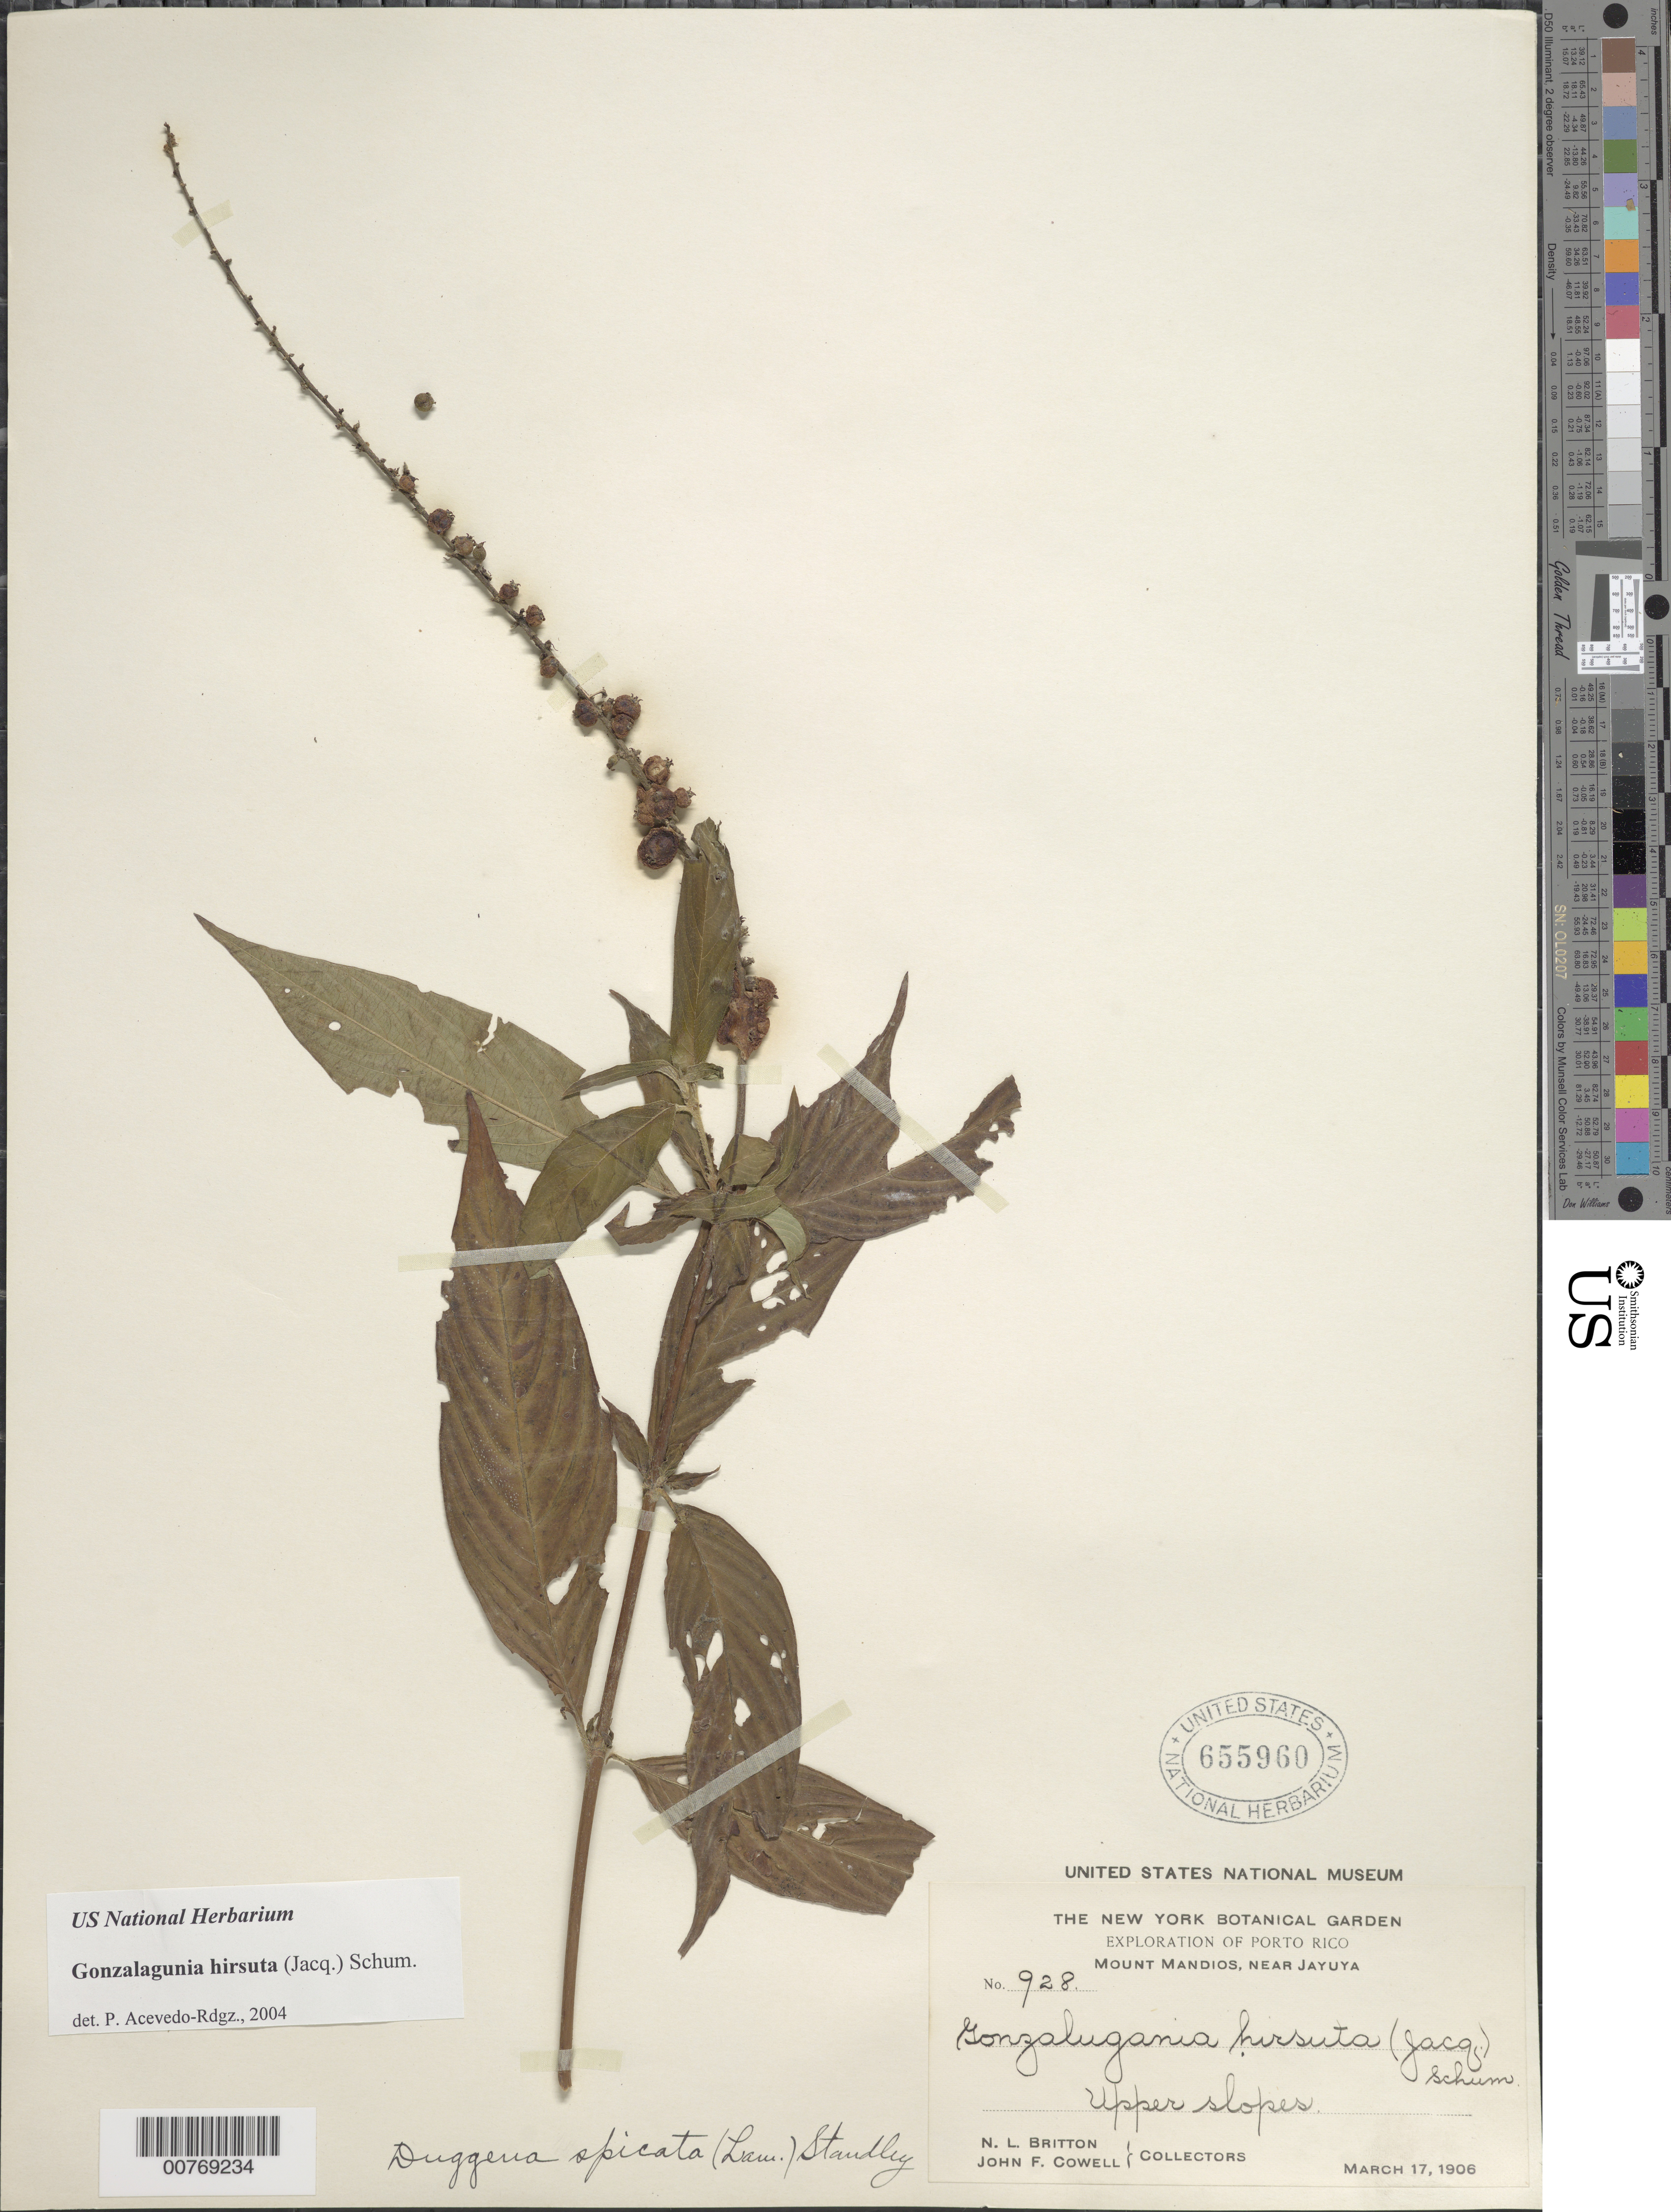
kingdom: Plantae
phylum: Tracheophyta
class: Magnoliopsida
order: Gentianales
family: Rubiaceae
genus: Gonzalagunia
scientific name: Gonzalagunia hirsuta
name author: (Jacq.) K. Schum.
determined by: Acevedo-Rodríguez, P., (BOT), Smithsonian Institution - National Museum of Natural History (UNITED STATES)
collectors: N. Britton & J. F. Cowell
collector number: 410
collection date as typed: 17 Mar 1906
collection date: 1906-03-17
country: Puerto Rico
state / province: Jayuya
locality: Mount Mandios, near Jayuya, upper slopes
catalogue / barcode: US 1046939